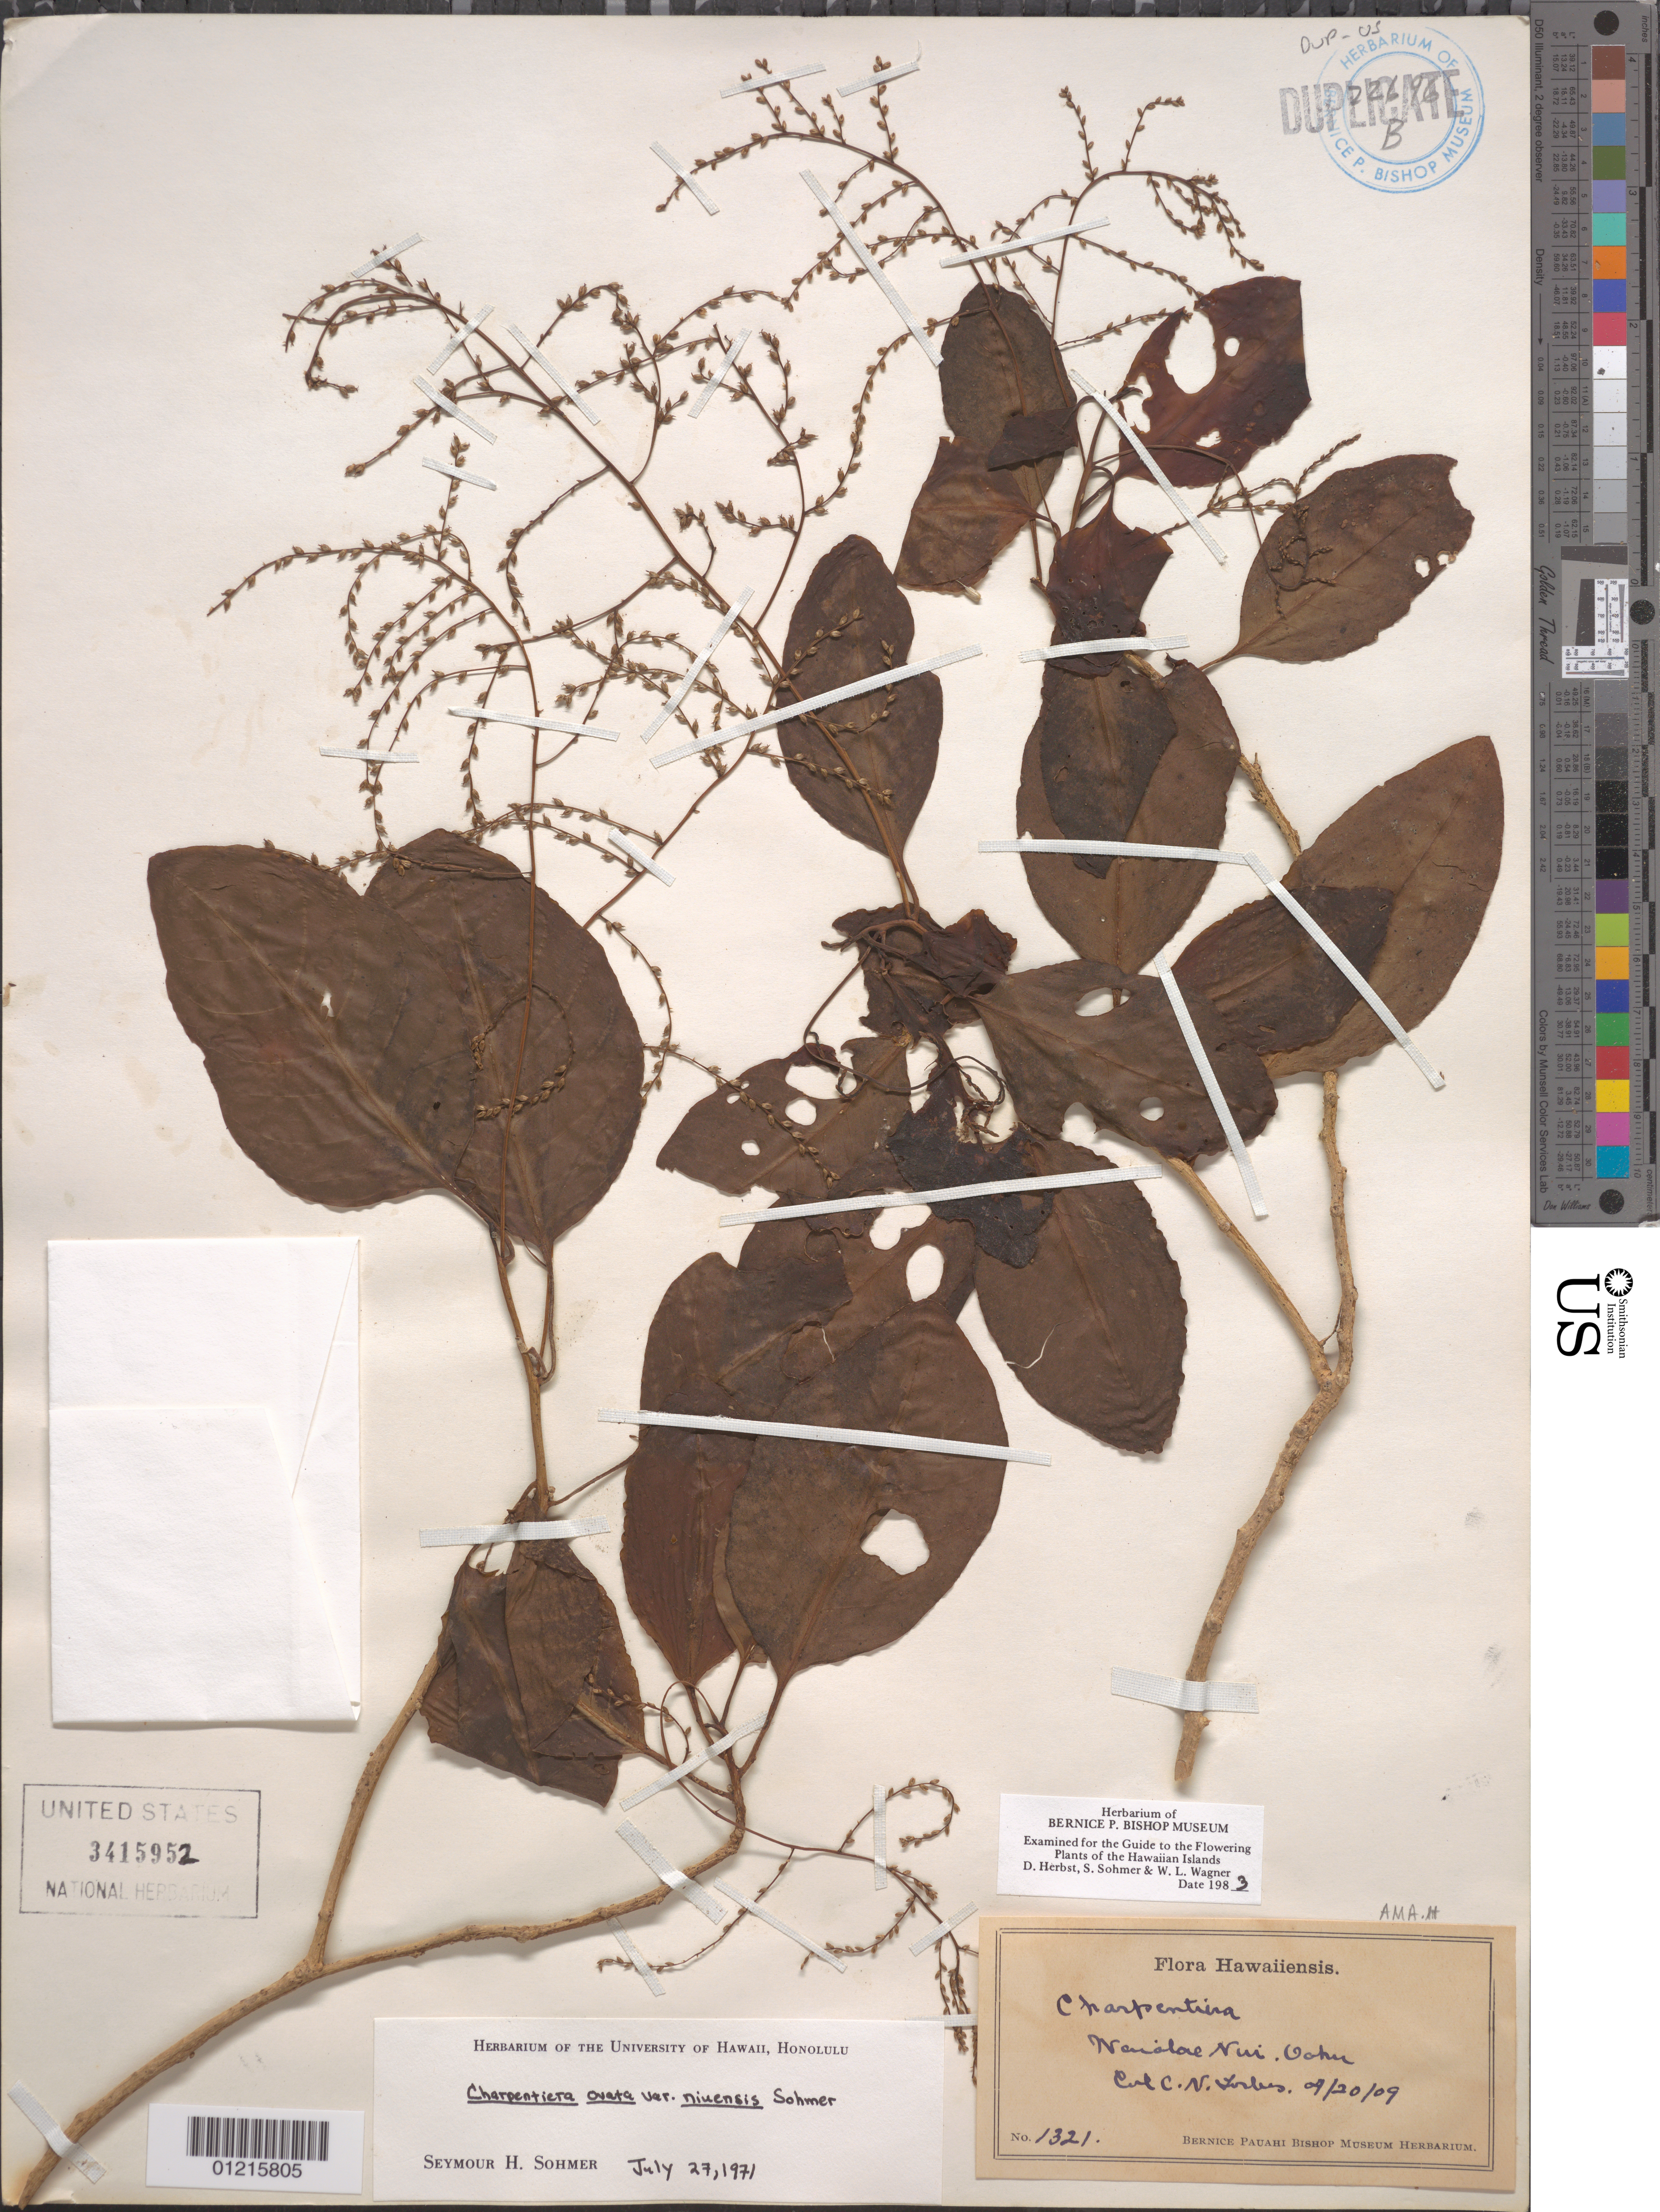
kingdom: Plantae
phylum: Tracheophyta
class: Magnoliopsida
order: Caryophyllales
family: Amaranthaceae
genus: Charpentiera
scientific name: Charpentiera ovata var. niuensis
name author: Sohmer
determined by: Sohmer, S. H.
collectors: C. N. Forbes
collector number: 1321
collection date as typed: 20 Apr 1909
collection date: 1909-04-20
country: United States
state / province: Hawaii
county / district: Honolulu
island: Oahu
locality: Waialae Nui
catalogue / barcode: US 3415952